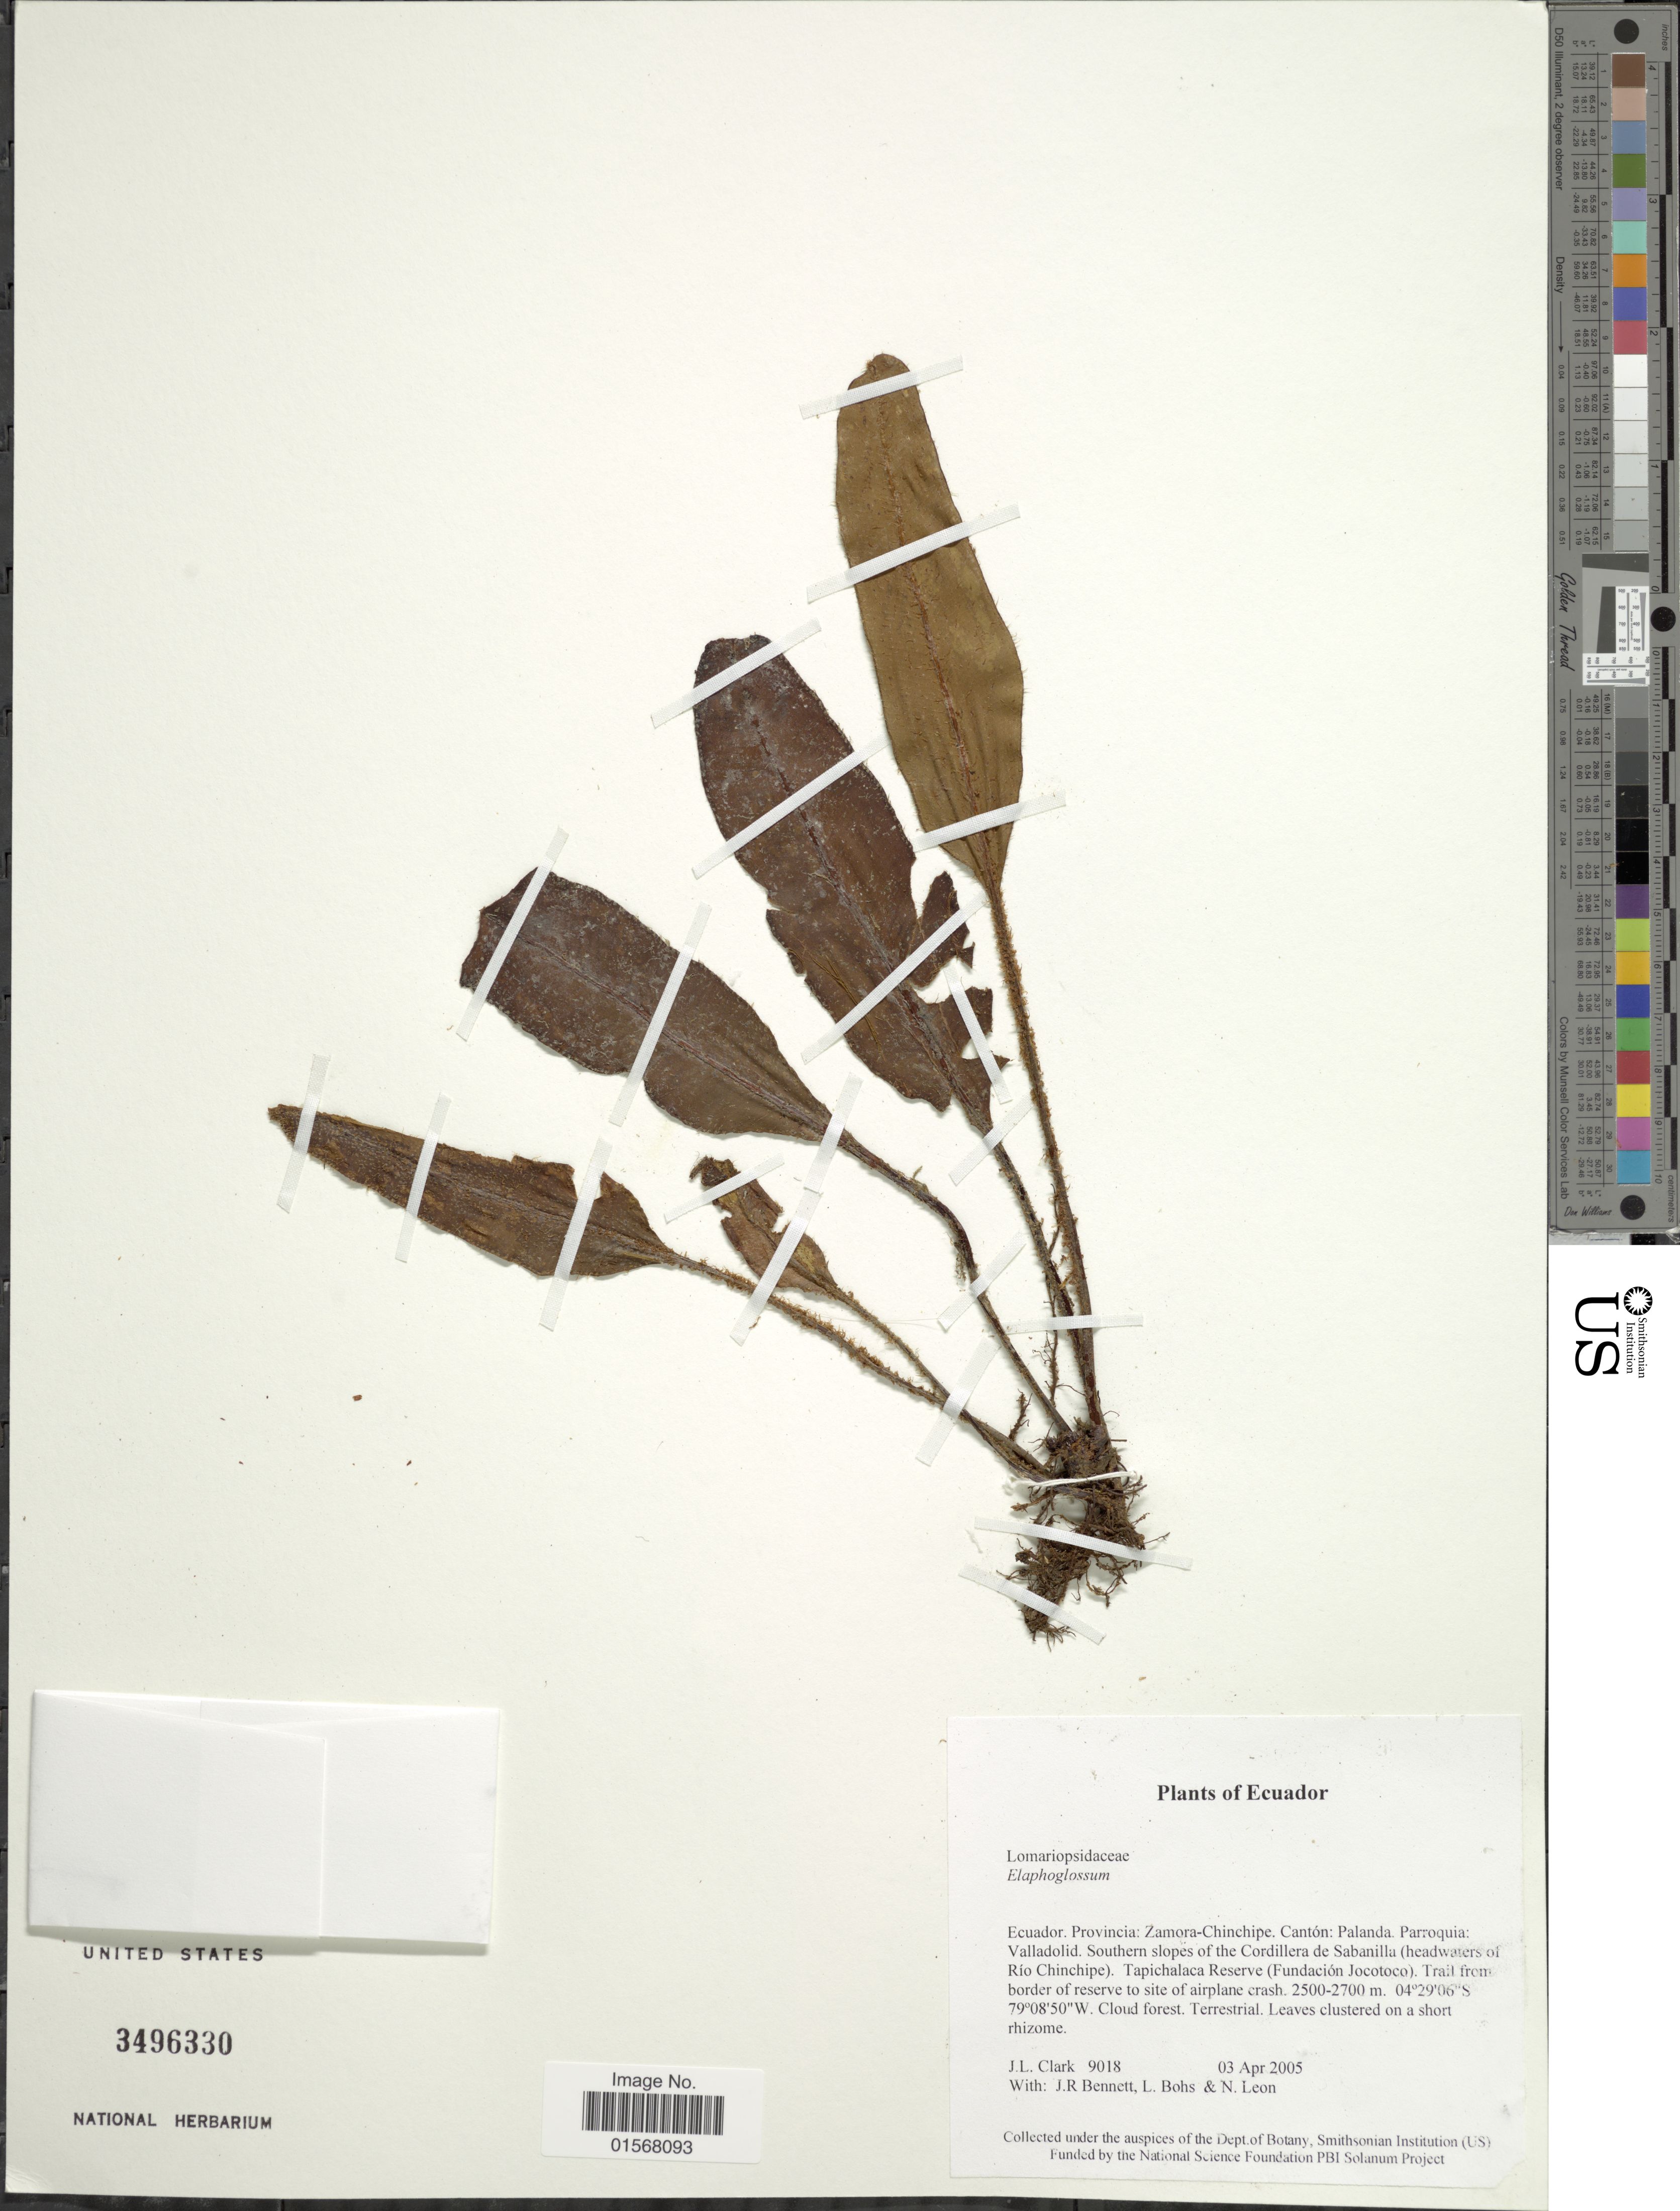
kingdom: Plantae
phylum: Tracheophyta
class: Polypodiopsida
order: Polypodiales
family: Dryopteridaceae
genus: Elaphoglossum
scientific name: Elaphoglossum sp.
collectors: J. L. Clark, J. R. Bennett, L. A. Bohs & N. Leon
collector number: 9018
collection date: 2005-04-03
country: Ecuador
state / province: Zamora-Chinchipe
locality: Ecuador, Provincia: Zamora-Chinchipe, Canton: Palanda, Parroquia: Valladodid, Southern slopes of the Cordillera de Sabanilla (headwaters of Rio Chinchipe) Tapichalaca Reserve (Fundacion Jocotoco)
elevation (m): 2500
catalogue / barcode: US 3496330